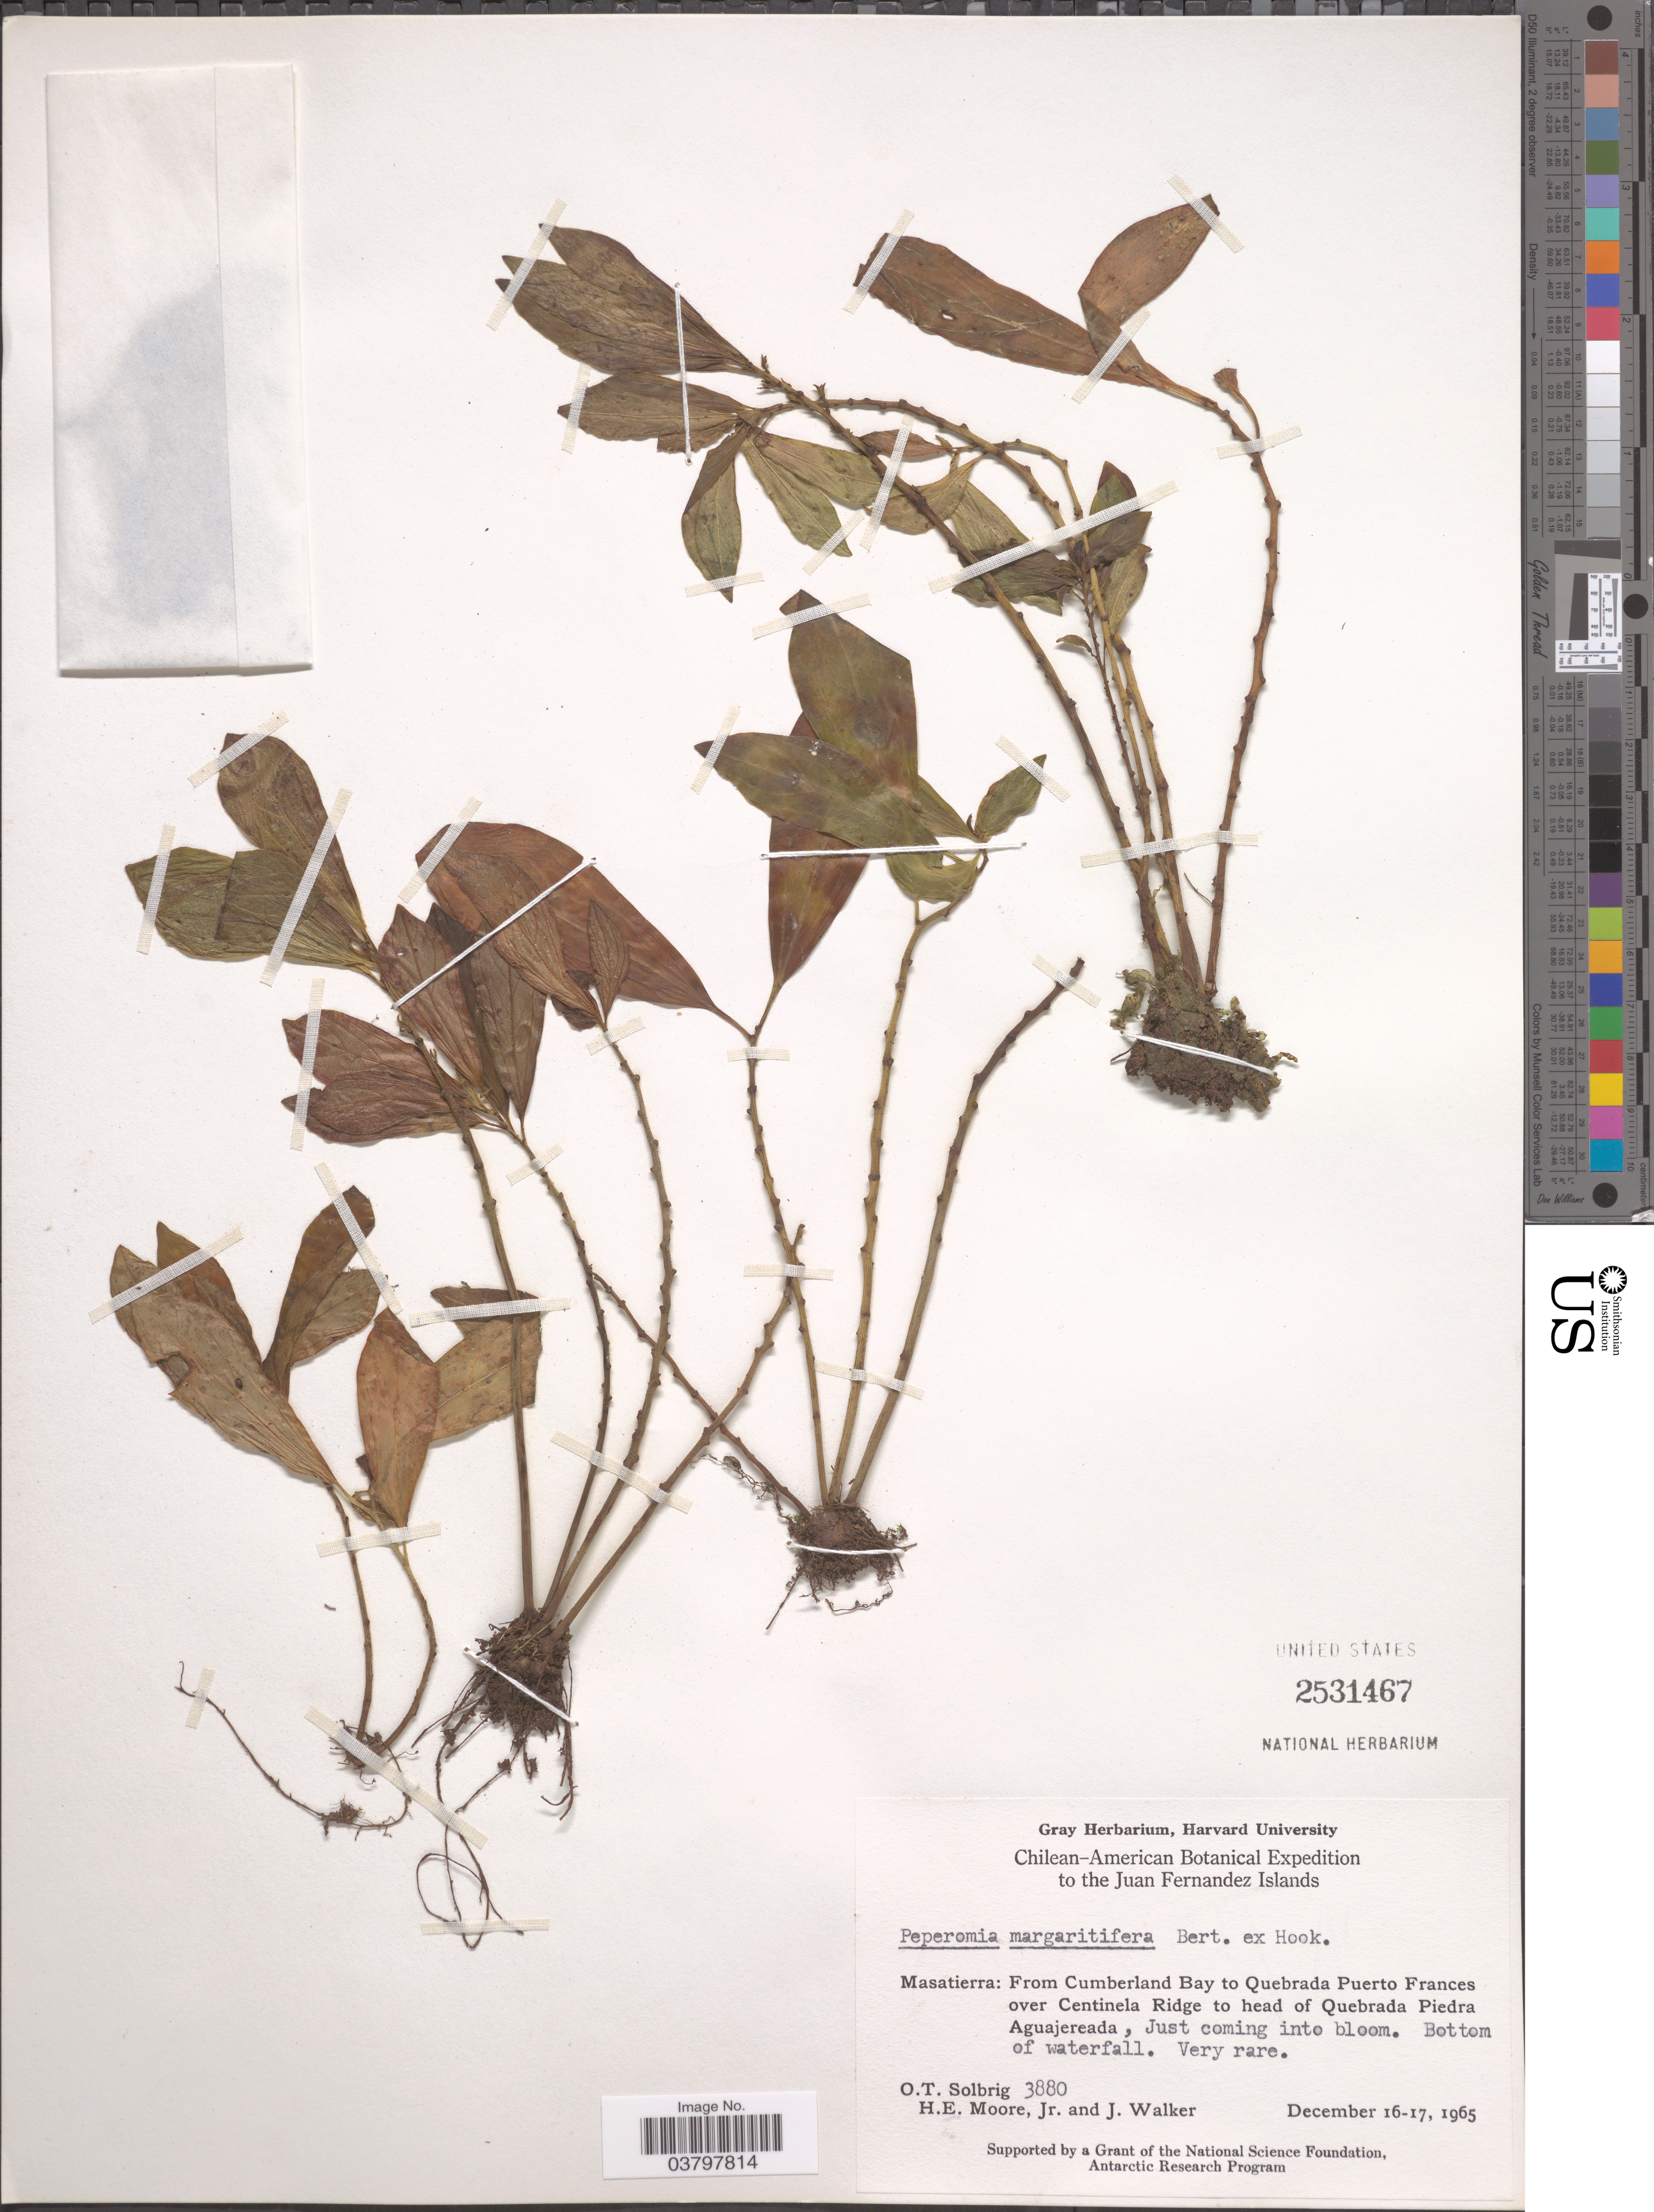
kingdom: Plantae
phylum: Tracheophyta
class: Magnoliopsida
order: Piperales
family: Piperaceae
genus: Peperomia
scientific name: Peperomia margaritifera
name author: Bertero ex Hook.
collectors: O. T. Solbrig, H. Moore & J. Walker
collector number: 3880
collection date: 1965-12-16/1965-12-17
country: Chile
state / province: Valparaíso (V)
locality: Juan Fernandez Islands. Masatierra: From Cumberland Bay to Quebrada Puerto Frances over Centinela Ridge to head of Quebrada Piedra Aguajereada.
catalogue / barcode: US 2531467